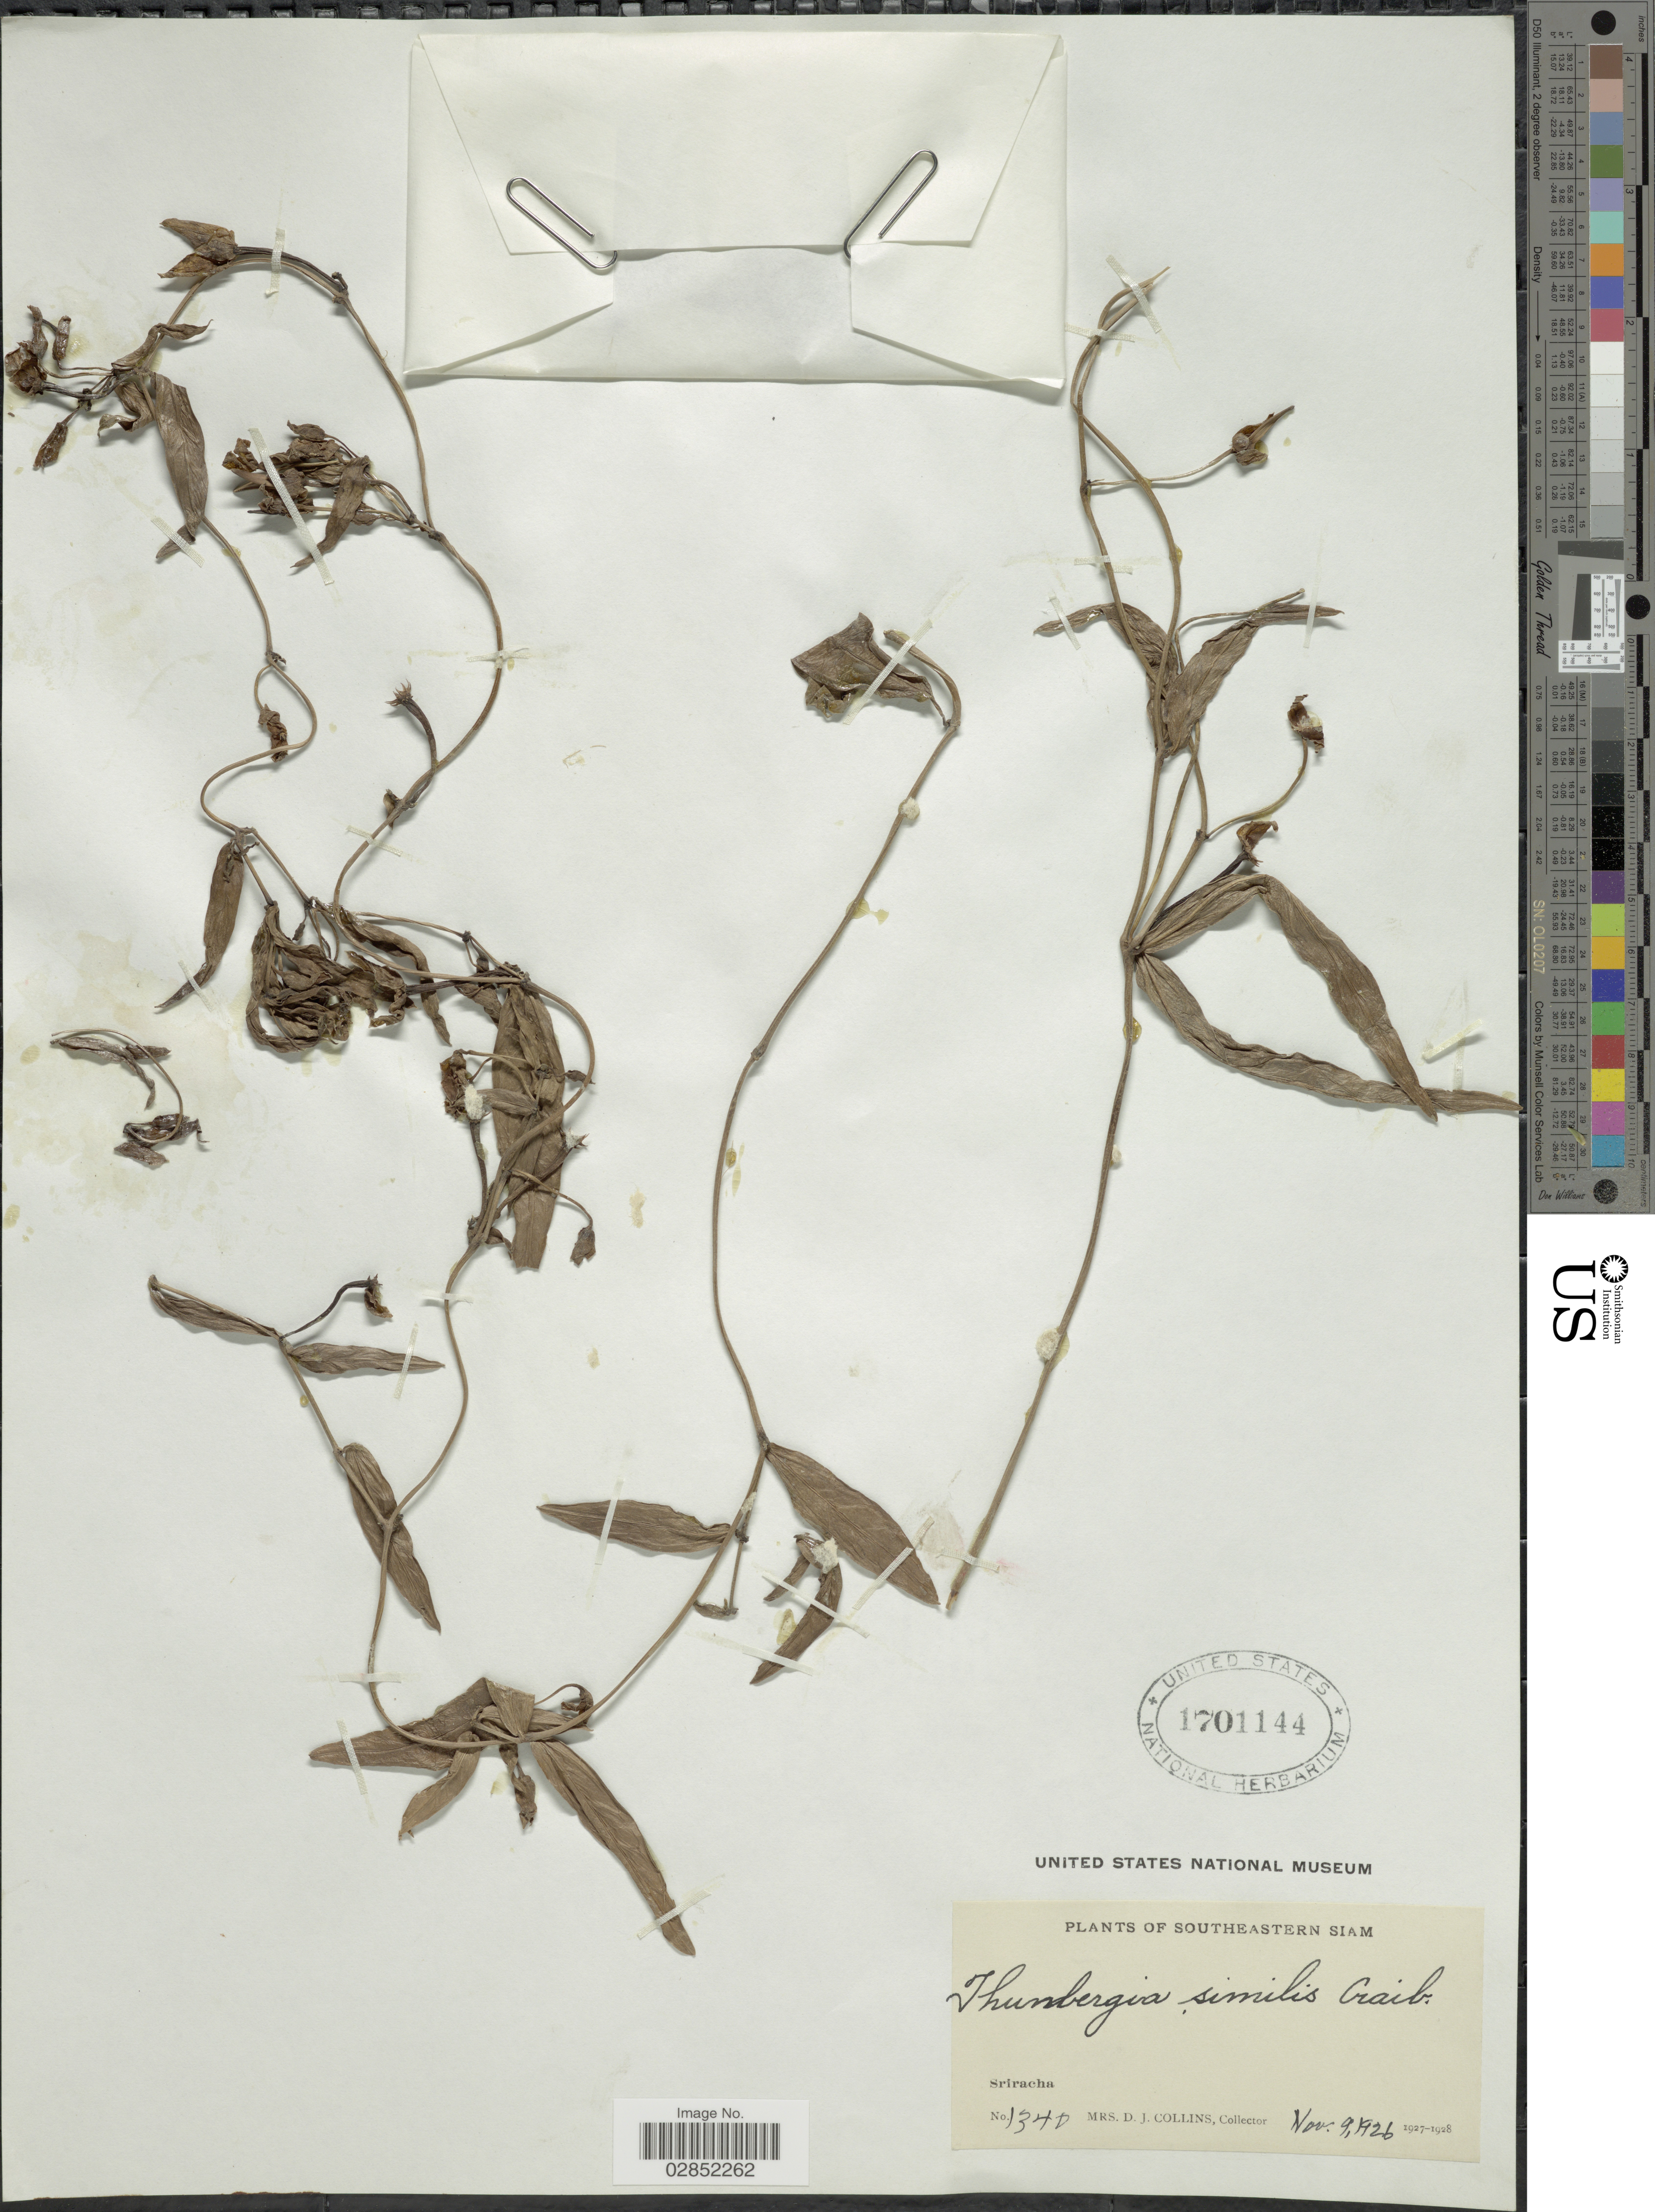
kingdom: Plantae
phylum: Tracheophyta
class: Magnoliopsida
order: Lamiales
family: Acanthaceae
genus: Thunbergia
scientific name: Thunbergia similis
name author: Craib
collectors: Mrs. D. J. Collins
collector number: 1340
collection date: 1926-11-09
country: Thailand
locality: Southeastern Siam. Sriracha.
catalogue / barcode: US 1701144